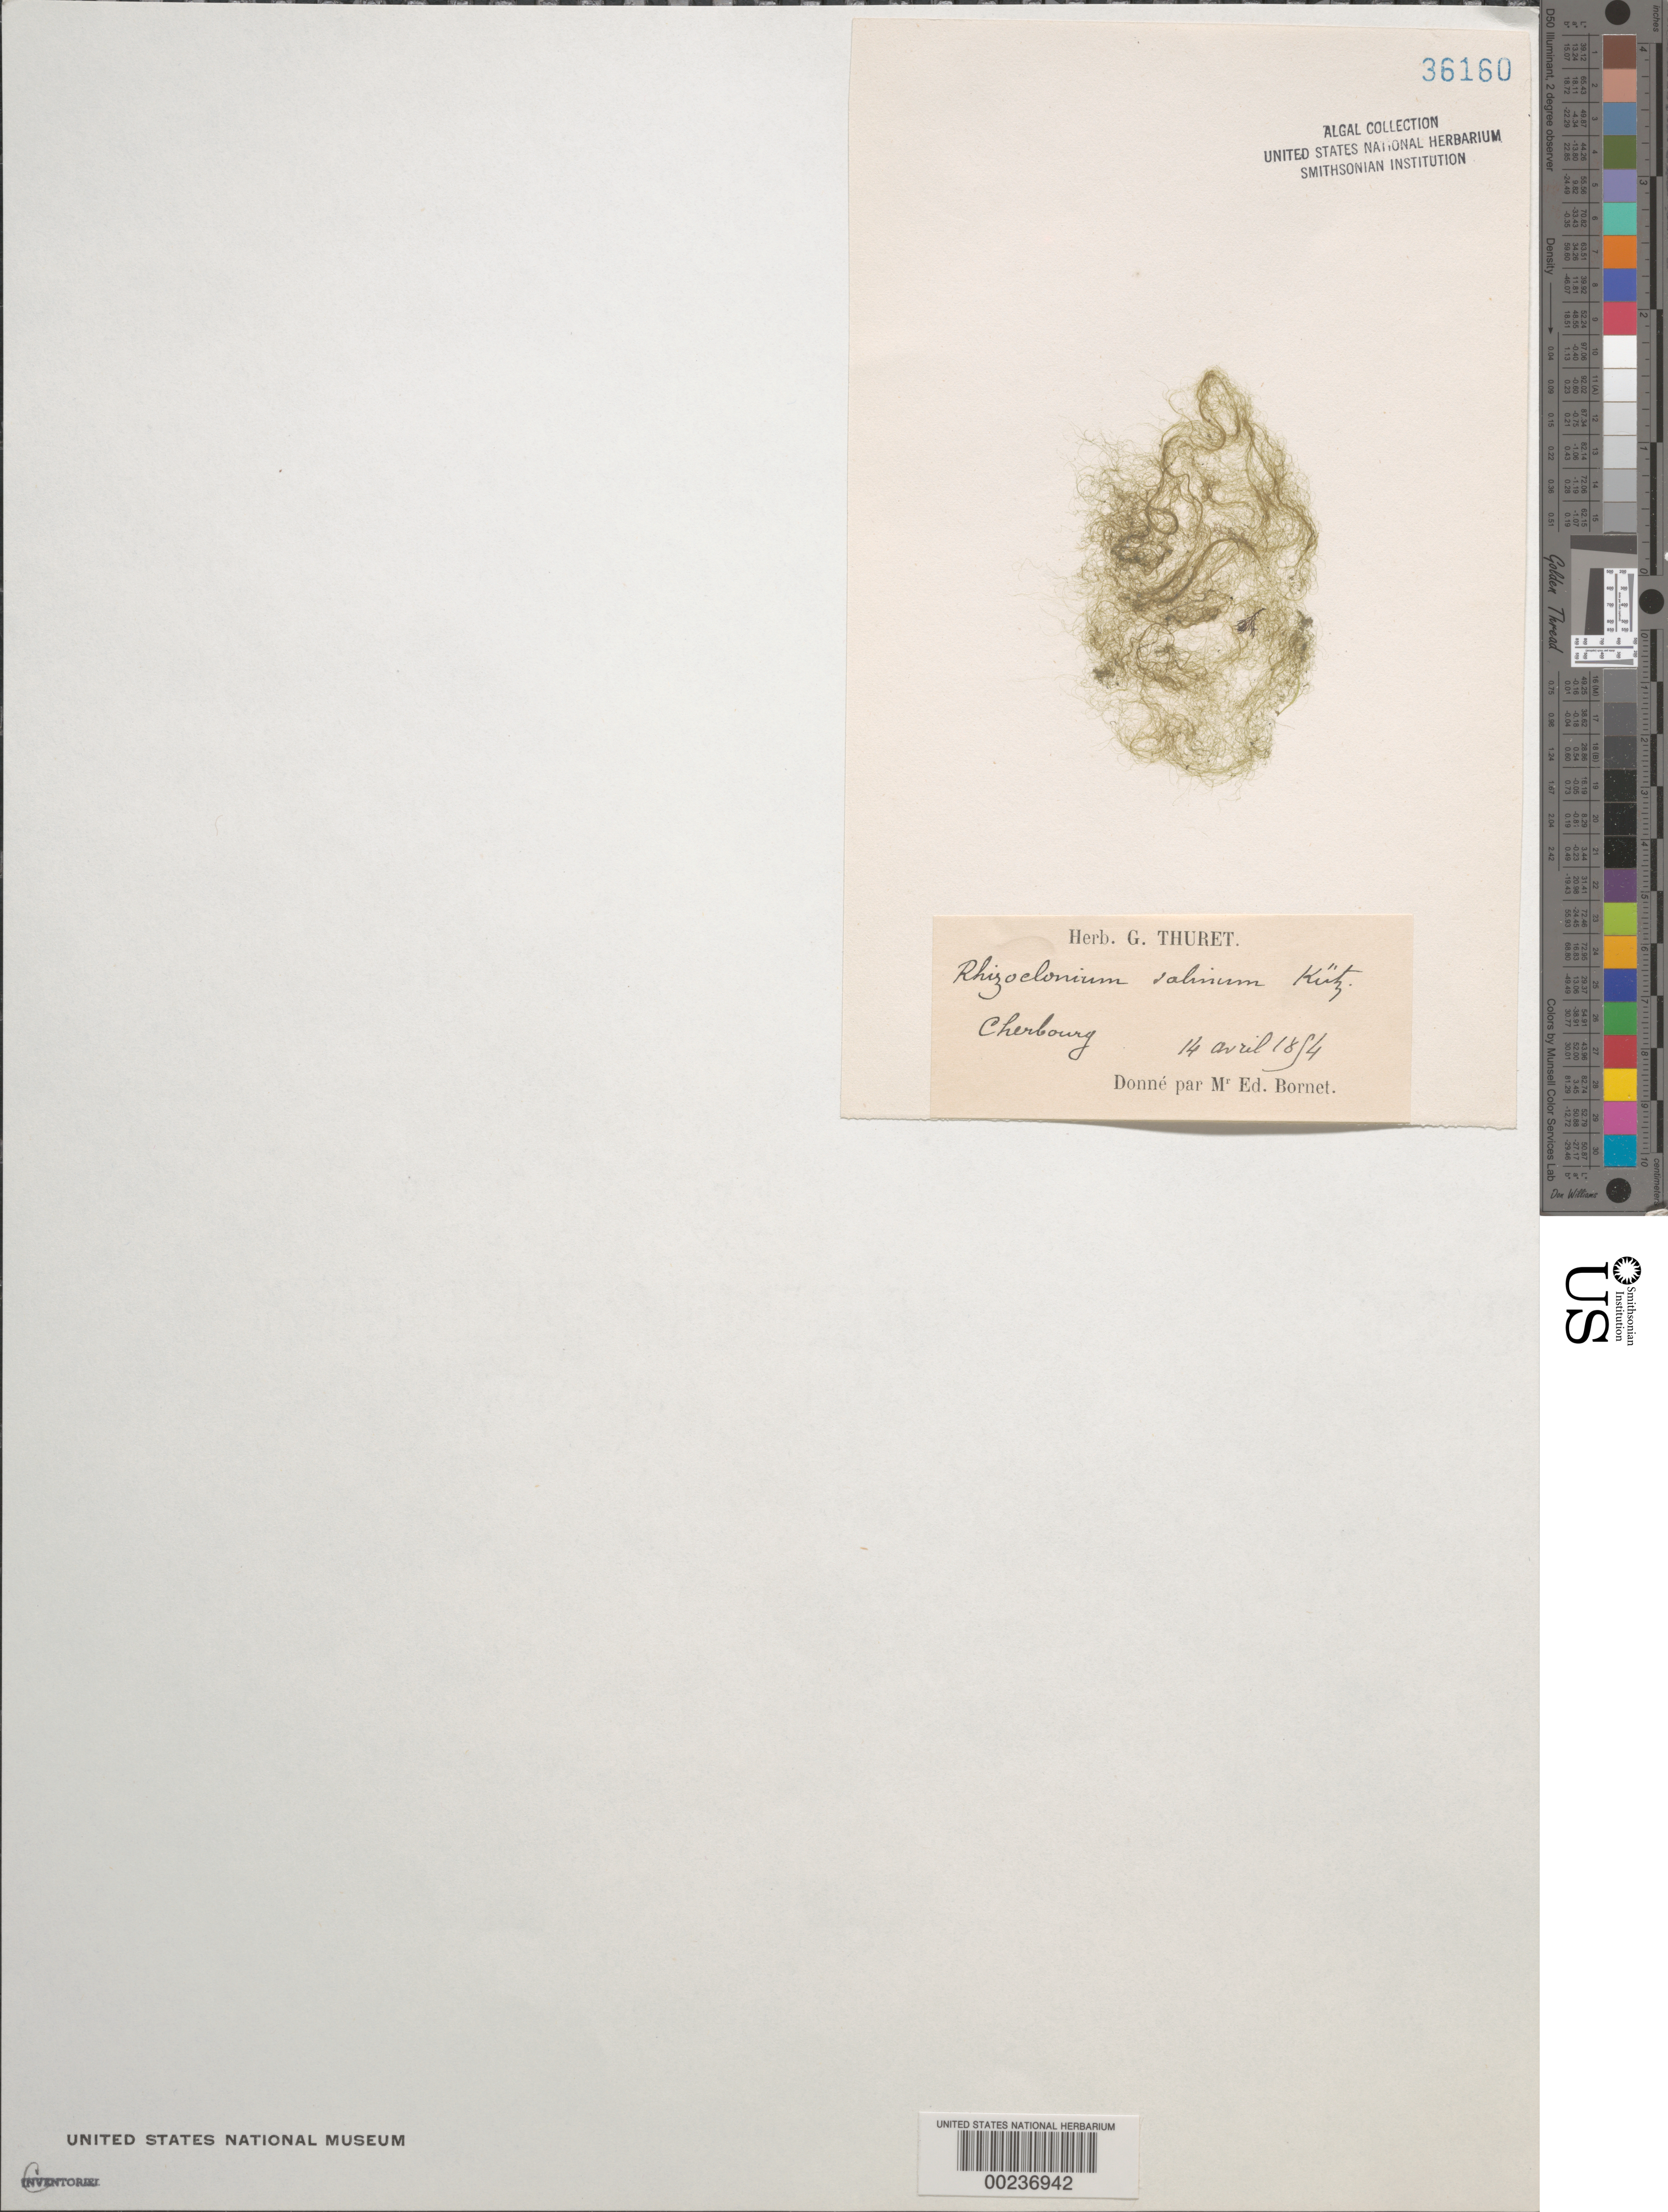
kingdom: Plantae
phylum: Chlorophyta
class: Ulvophyceae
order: Cladophorales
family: Cladophoraceae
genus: Rhizoclonium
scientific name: Rhizoclonium riparium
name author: (Roth) Harv.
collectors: G. A. Thuret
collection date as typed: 14 Apr 1854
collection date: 1854-04-14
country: France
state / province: Normandie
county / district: Manche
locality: Cherbourg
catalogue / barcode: US 36160